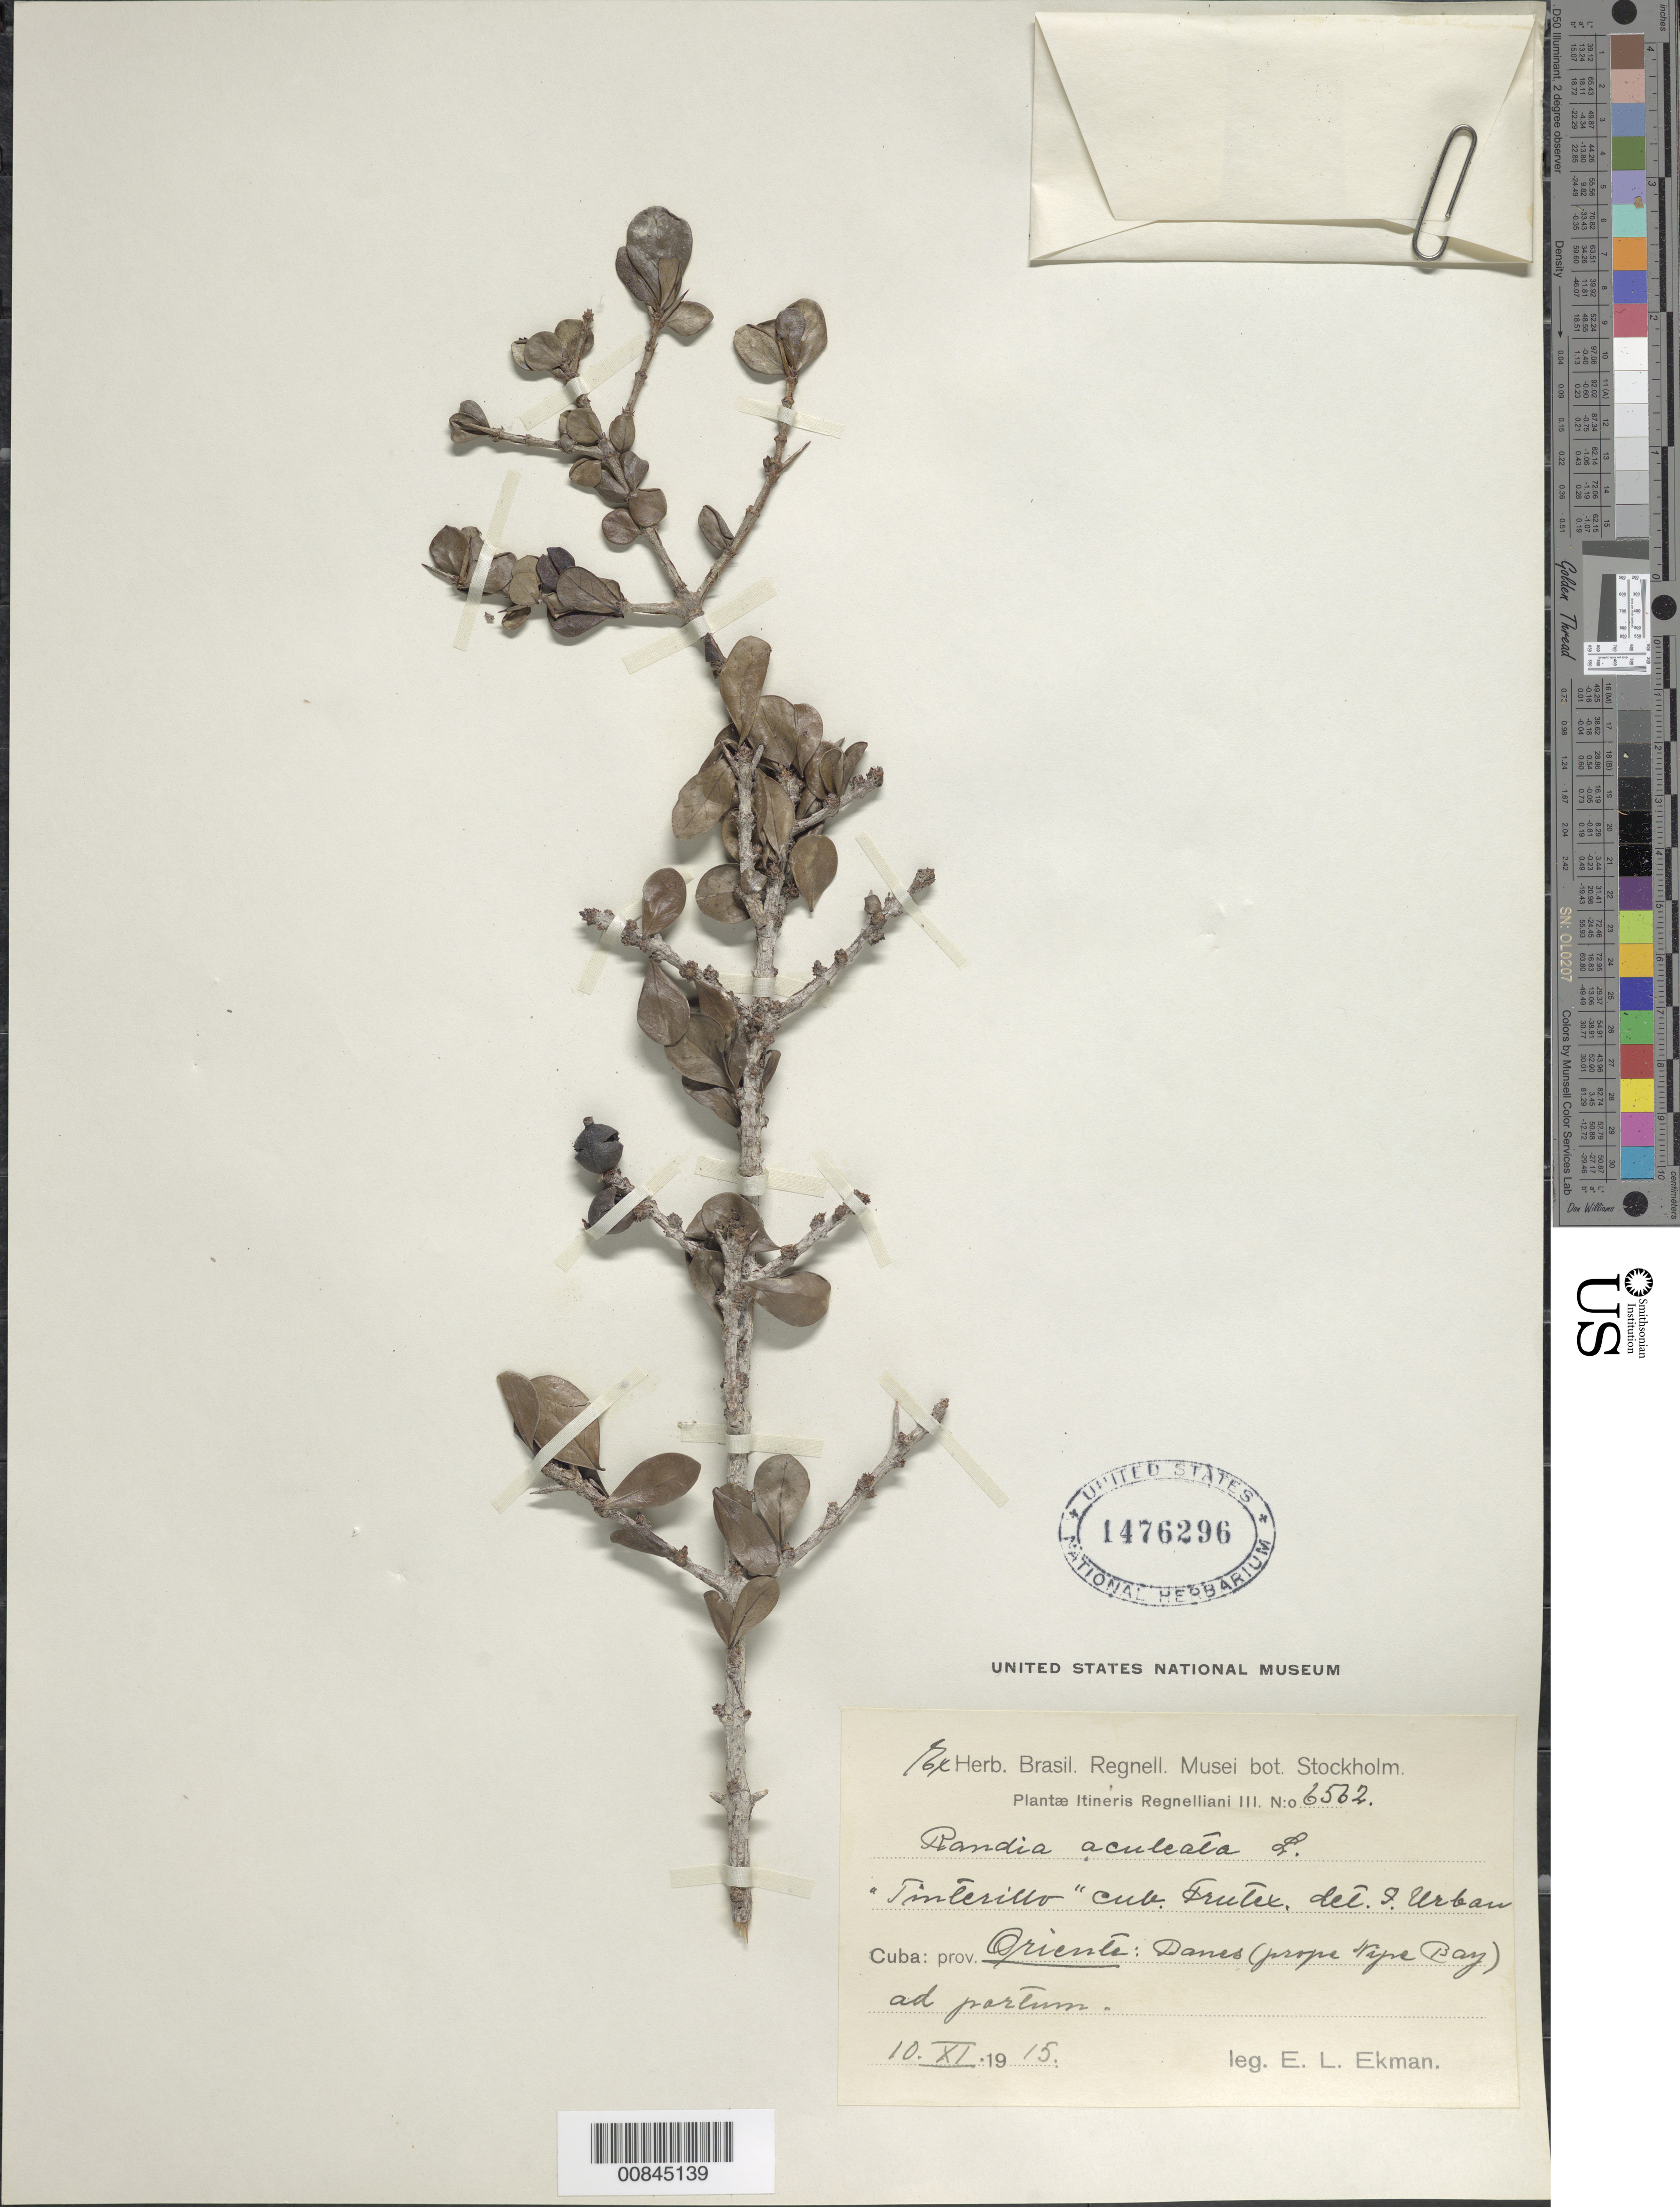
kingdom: Plantae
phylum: Tracheophyta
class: Magnoliopsida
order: Gentianales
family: Rubiaceae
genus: Randia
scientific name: Randia aculeata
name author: L.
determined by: Urban, Ignatz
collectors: E. L. Ekman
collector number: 6562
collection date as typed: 10 Nov 1915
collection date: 1915-11-10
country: Cuba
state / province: Oriente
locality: Banes (sp?) (prope Nipe Bay)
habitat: Ad partum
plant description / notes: Common name: Tinterillo; Common name language: Cub.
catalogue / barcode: US 1476296